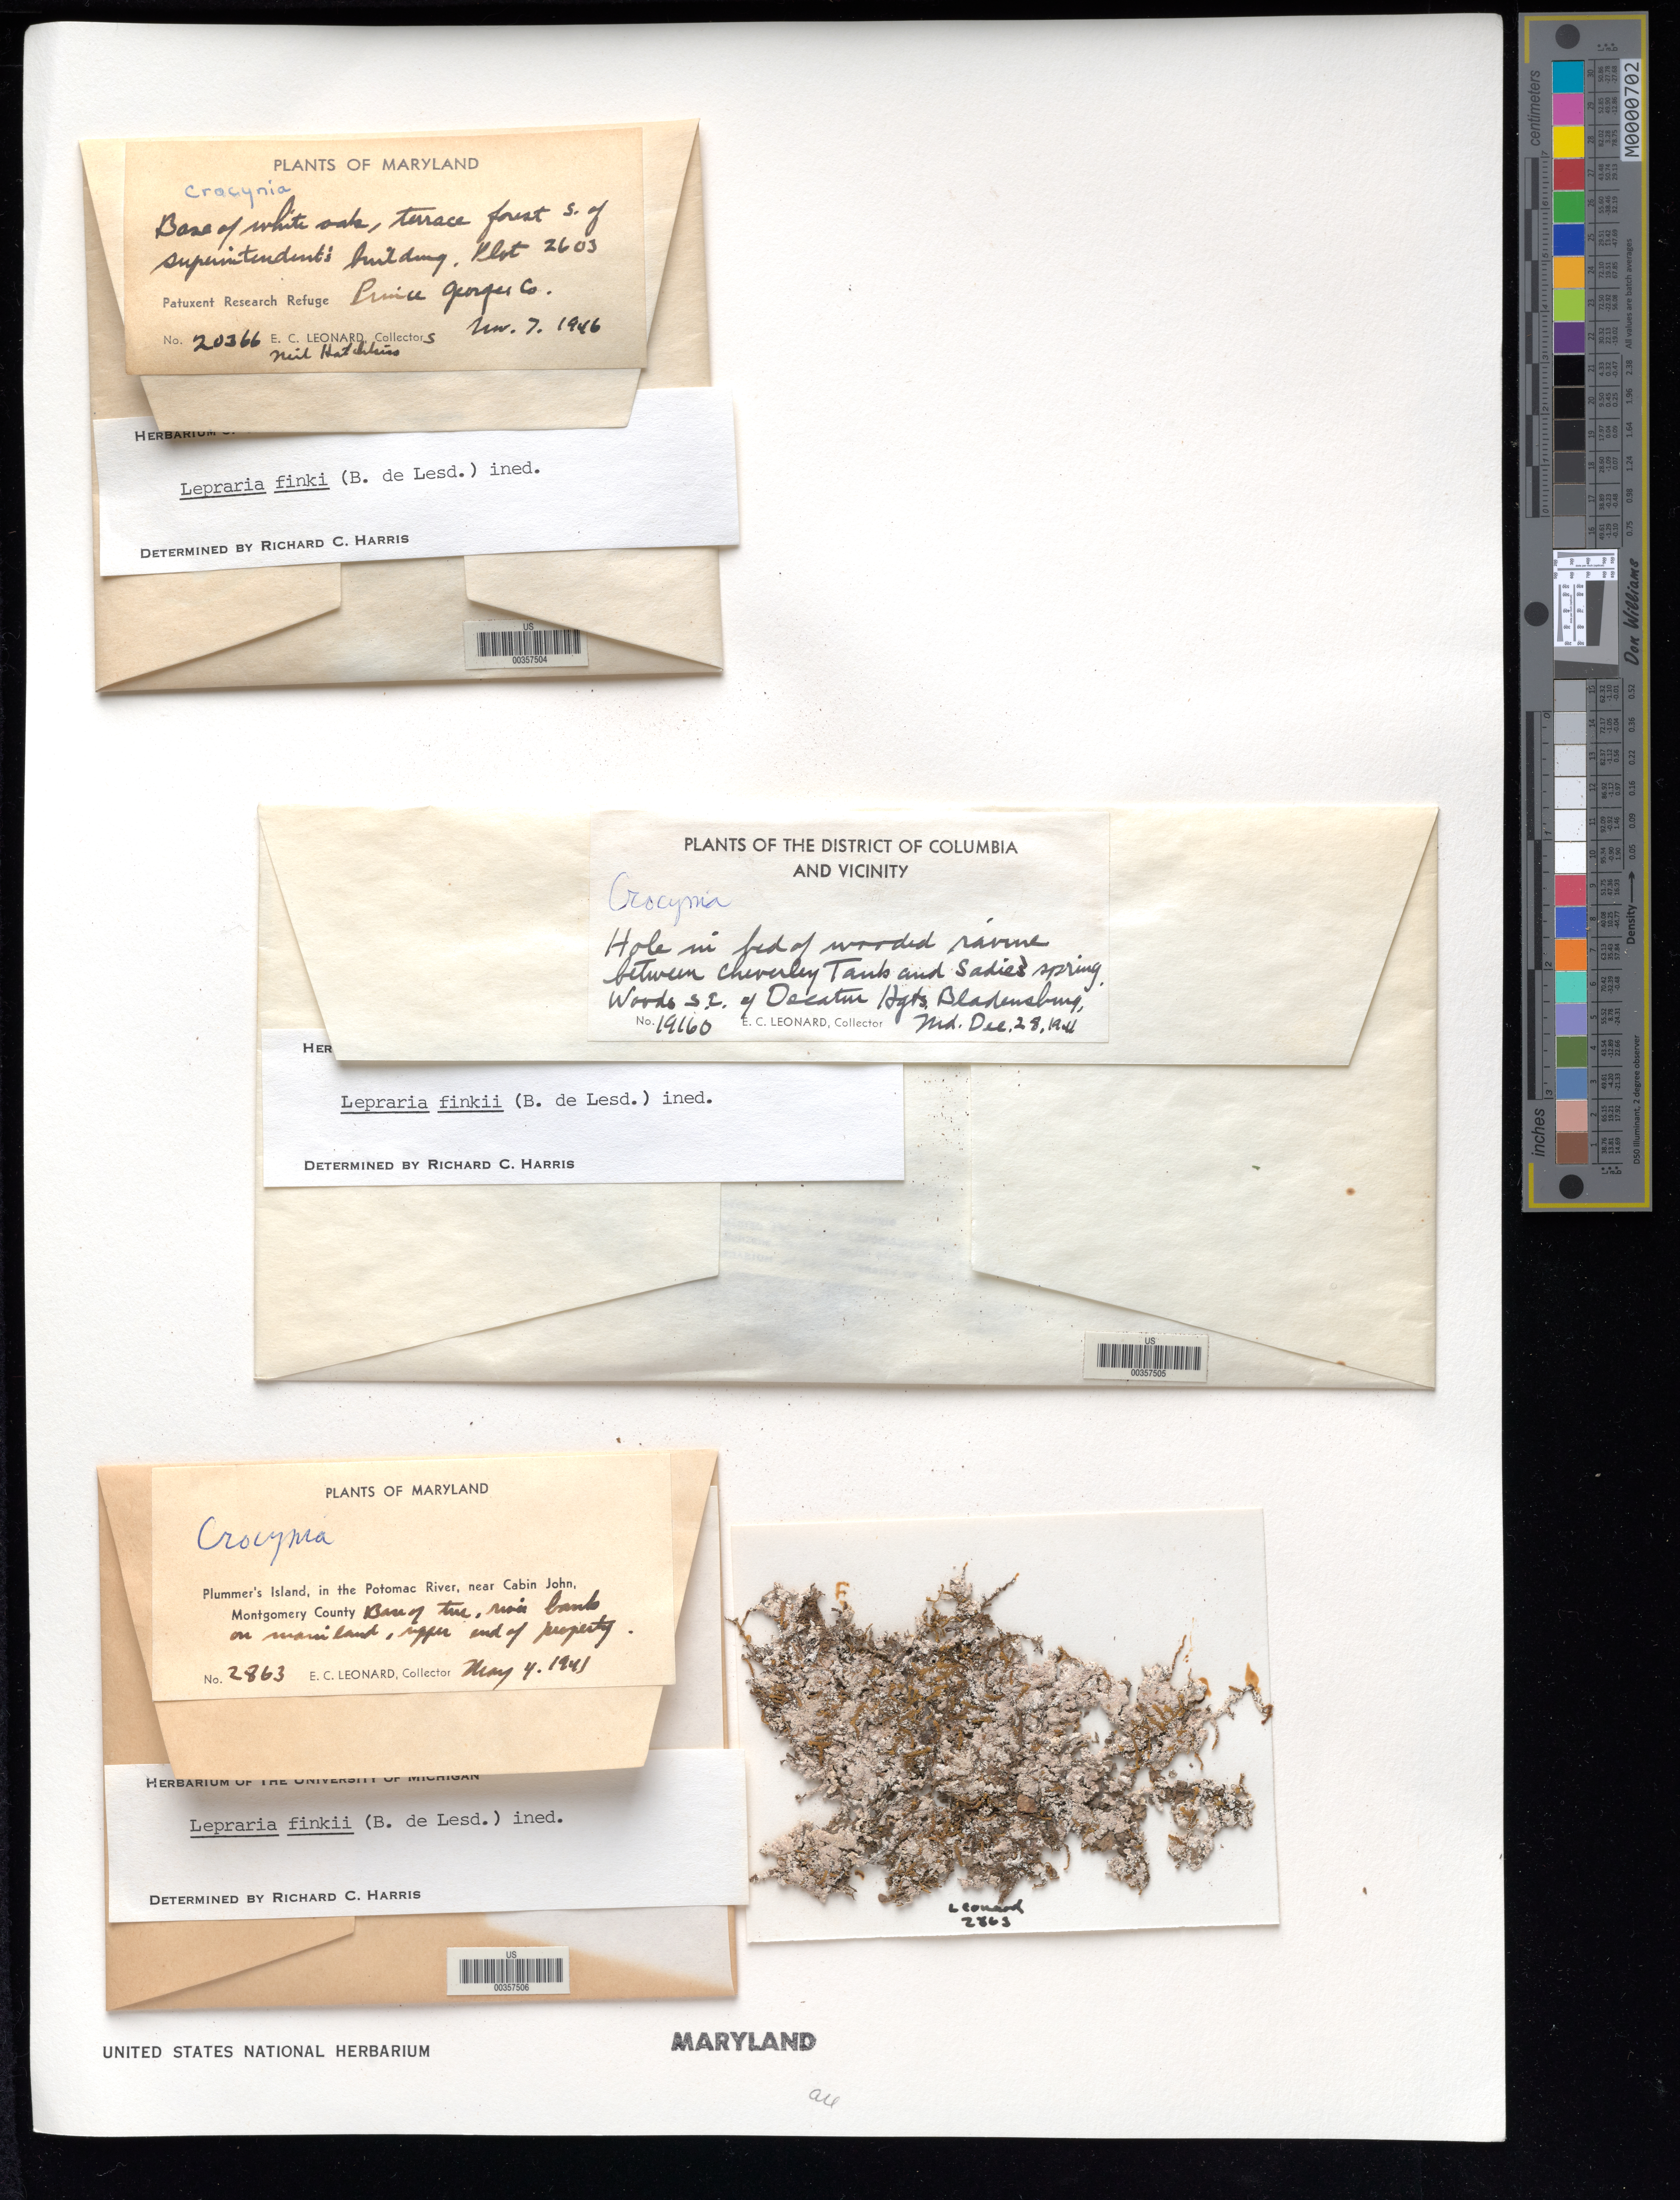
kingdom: Fungi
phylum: Ascomycota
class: Lecanoromycetes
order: Lecanorales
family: Stereocaulaceae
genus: Lepraria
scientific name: Lepraria finkii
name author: (B. de Lesd.) R.C. Harris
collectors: E. C. Leonard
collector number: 2863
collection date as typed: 04 May 1941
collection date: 1941-05-04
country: United States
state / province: Maryland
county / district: Montgomery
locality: Opposite plummers island, riverbank on mainland plummer's i.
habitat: Base of tree